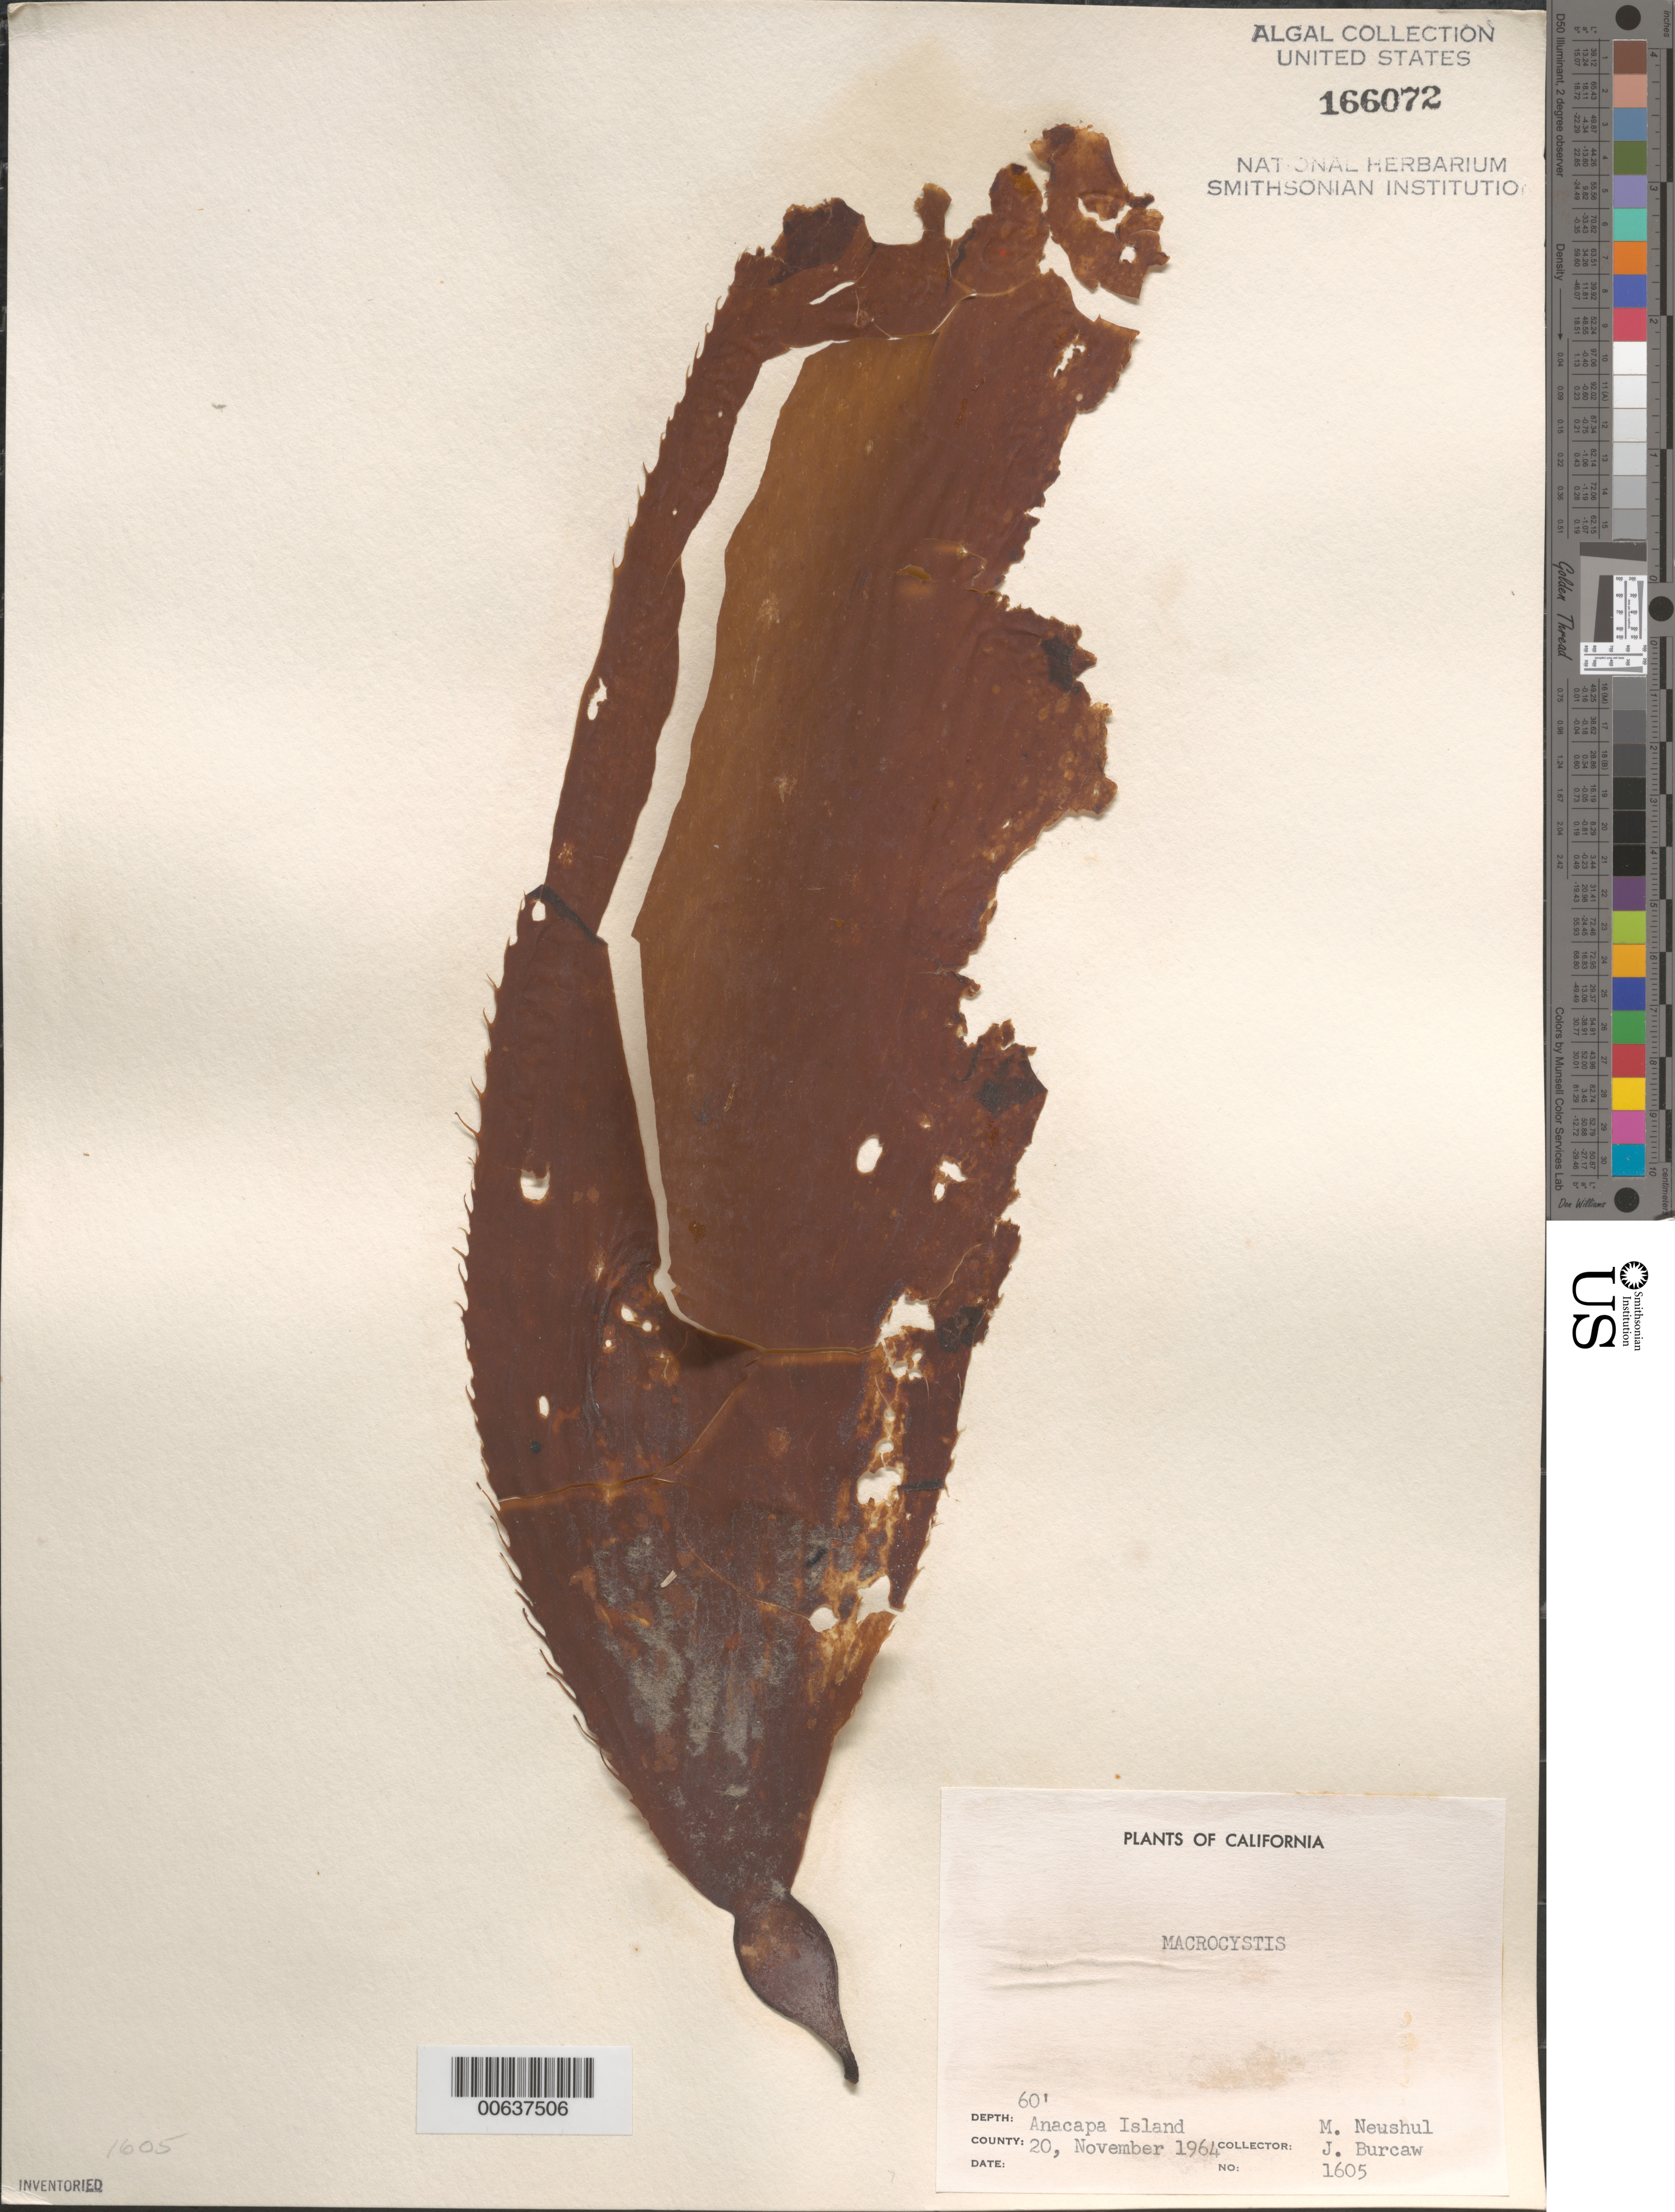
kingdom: Chromista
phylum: Ochrophyta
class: Phaeophyceae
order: Laminariales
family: Laminariaceae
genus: Macrocystis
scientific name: Macrocystis sp.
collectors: M. Neushul & J. Burcaw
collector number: Neushul 1605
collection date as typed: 20 Nov 1964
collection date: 1964-11-20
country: United States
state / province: California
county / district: Ventura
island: Anacapa Island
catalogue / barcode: US 166072